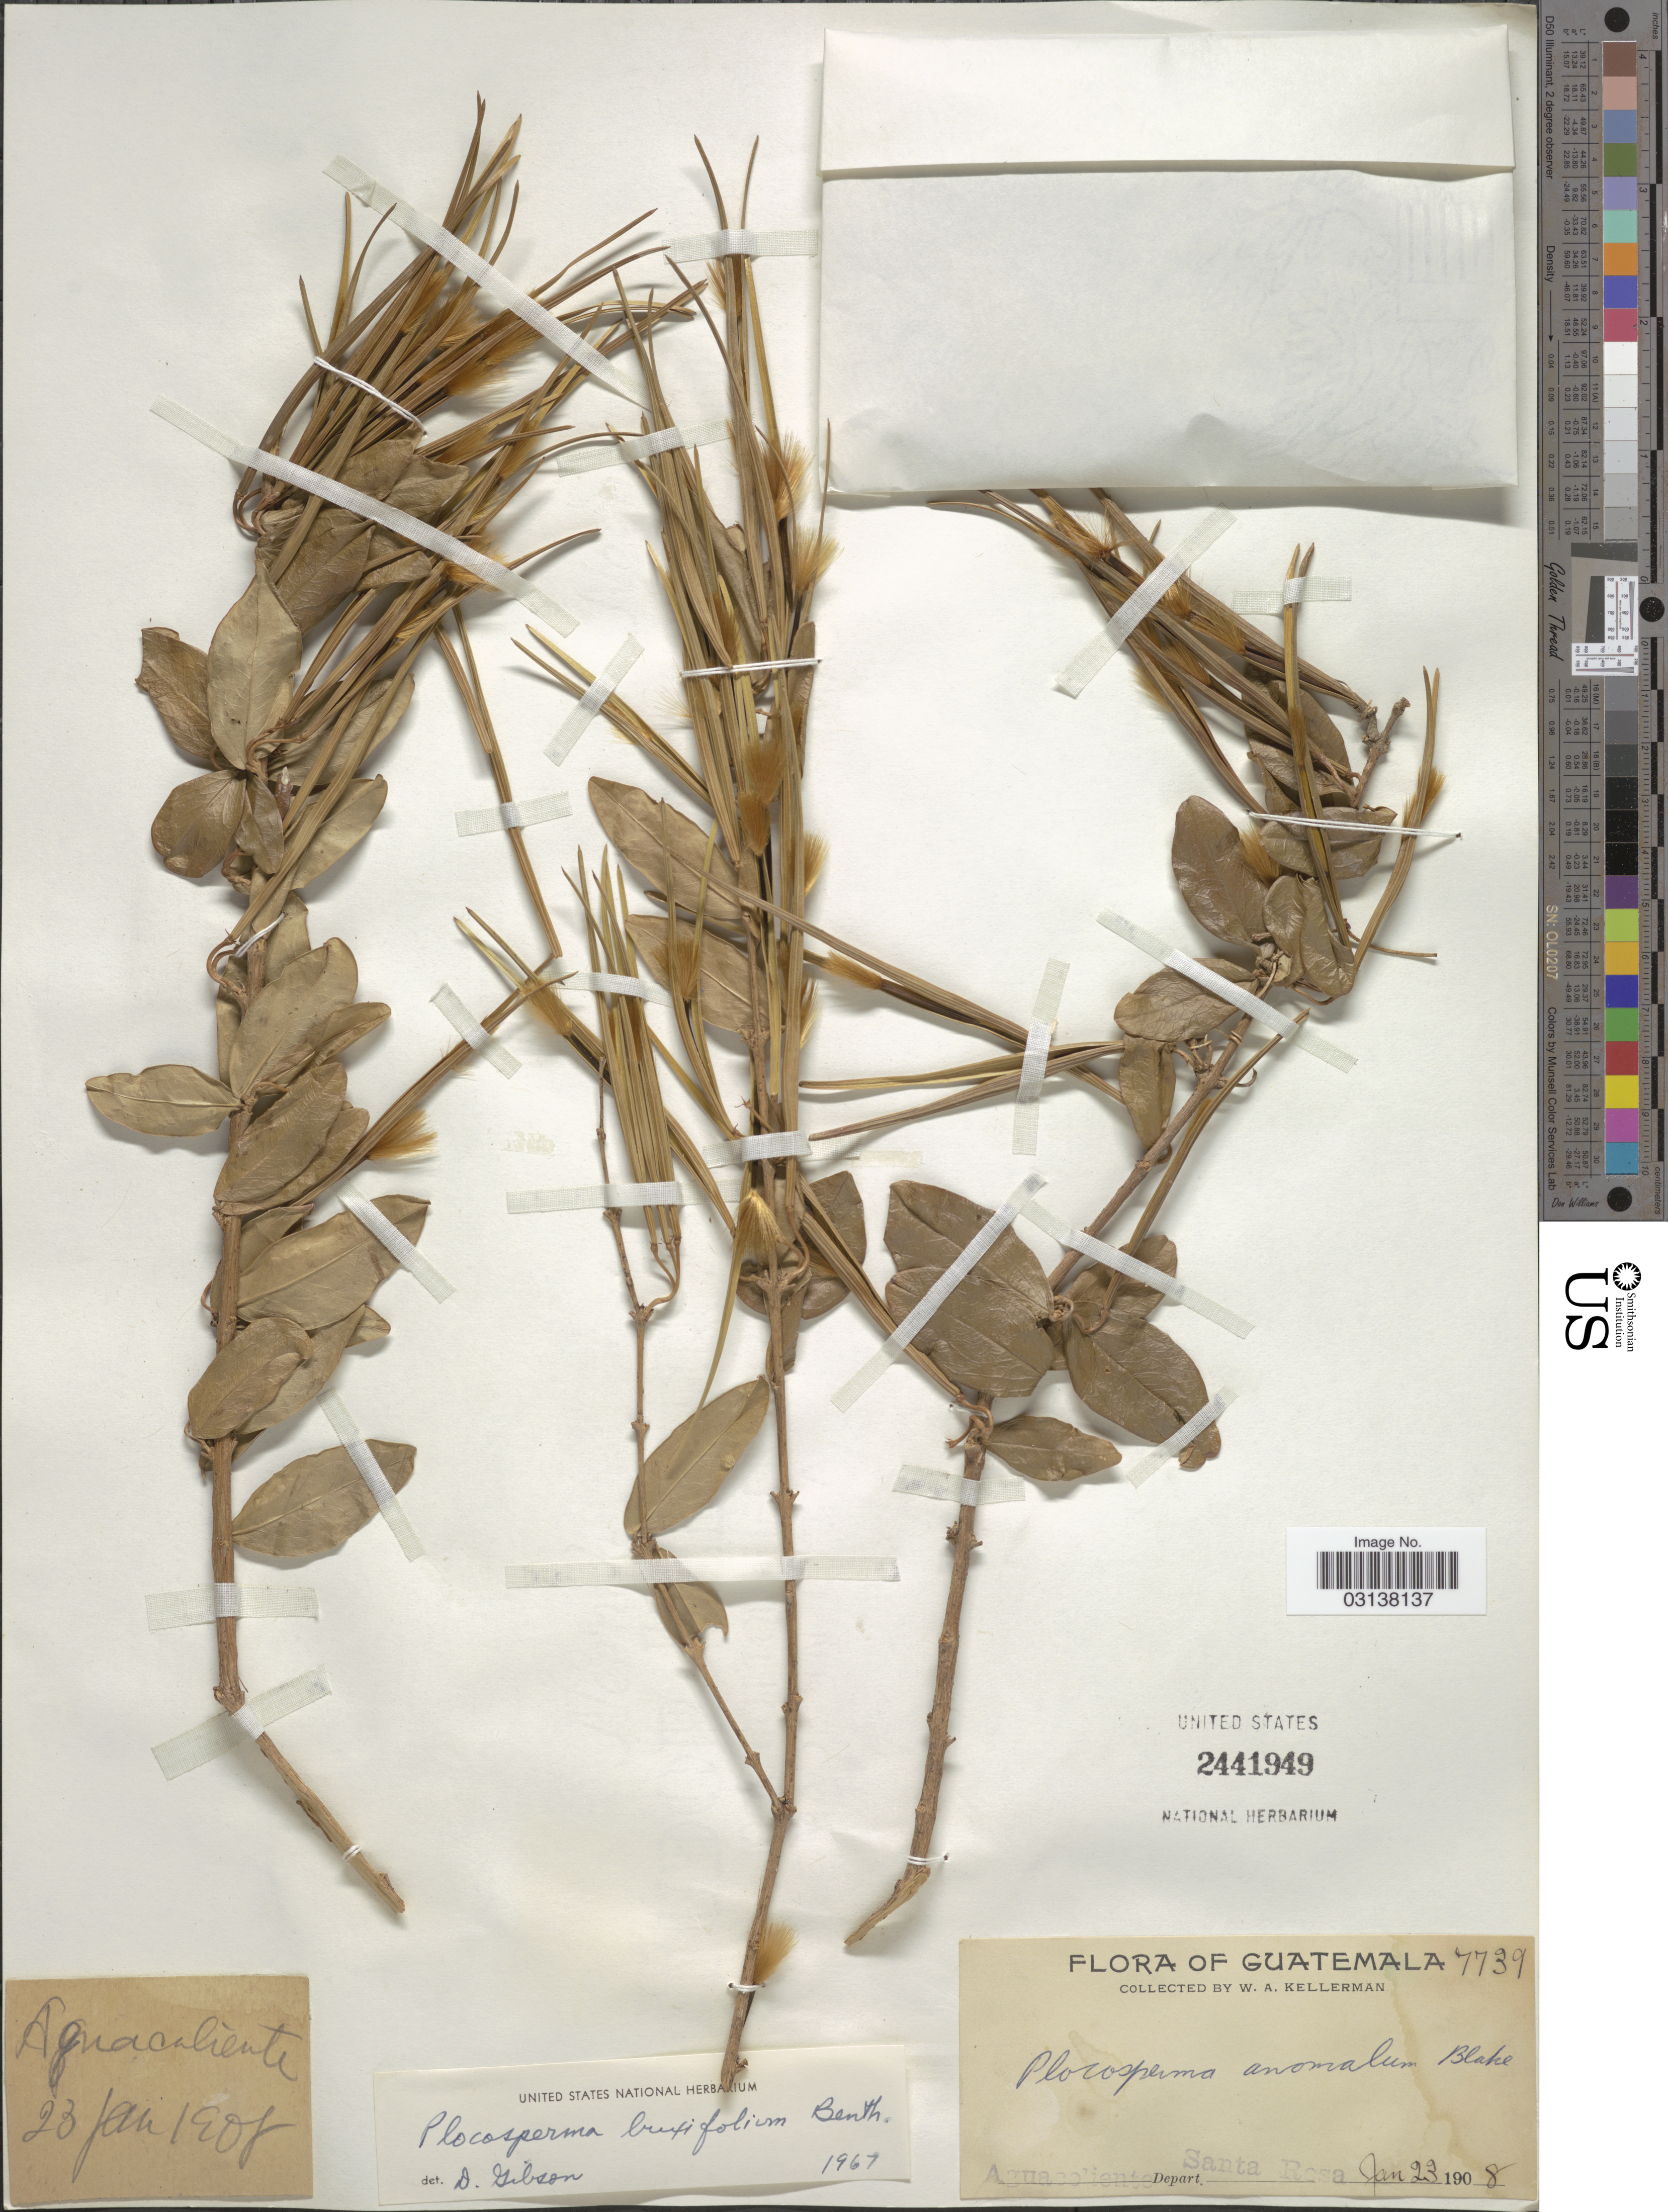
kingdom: Plantae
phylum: Tracheophyta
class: Magnoliopsida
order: Lamiales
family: Plocospermataceae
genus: Plocosperma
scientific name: Plocosperma buxifolium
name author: Benth. in Hook.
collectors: W. Kellerman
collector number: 7739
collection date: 1908-01-23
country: Guatemala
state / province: Santa Rosa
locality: Aguacaliente Depart. Santa Rosa.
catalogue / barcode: US 2441949